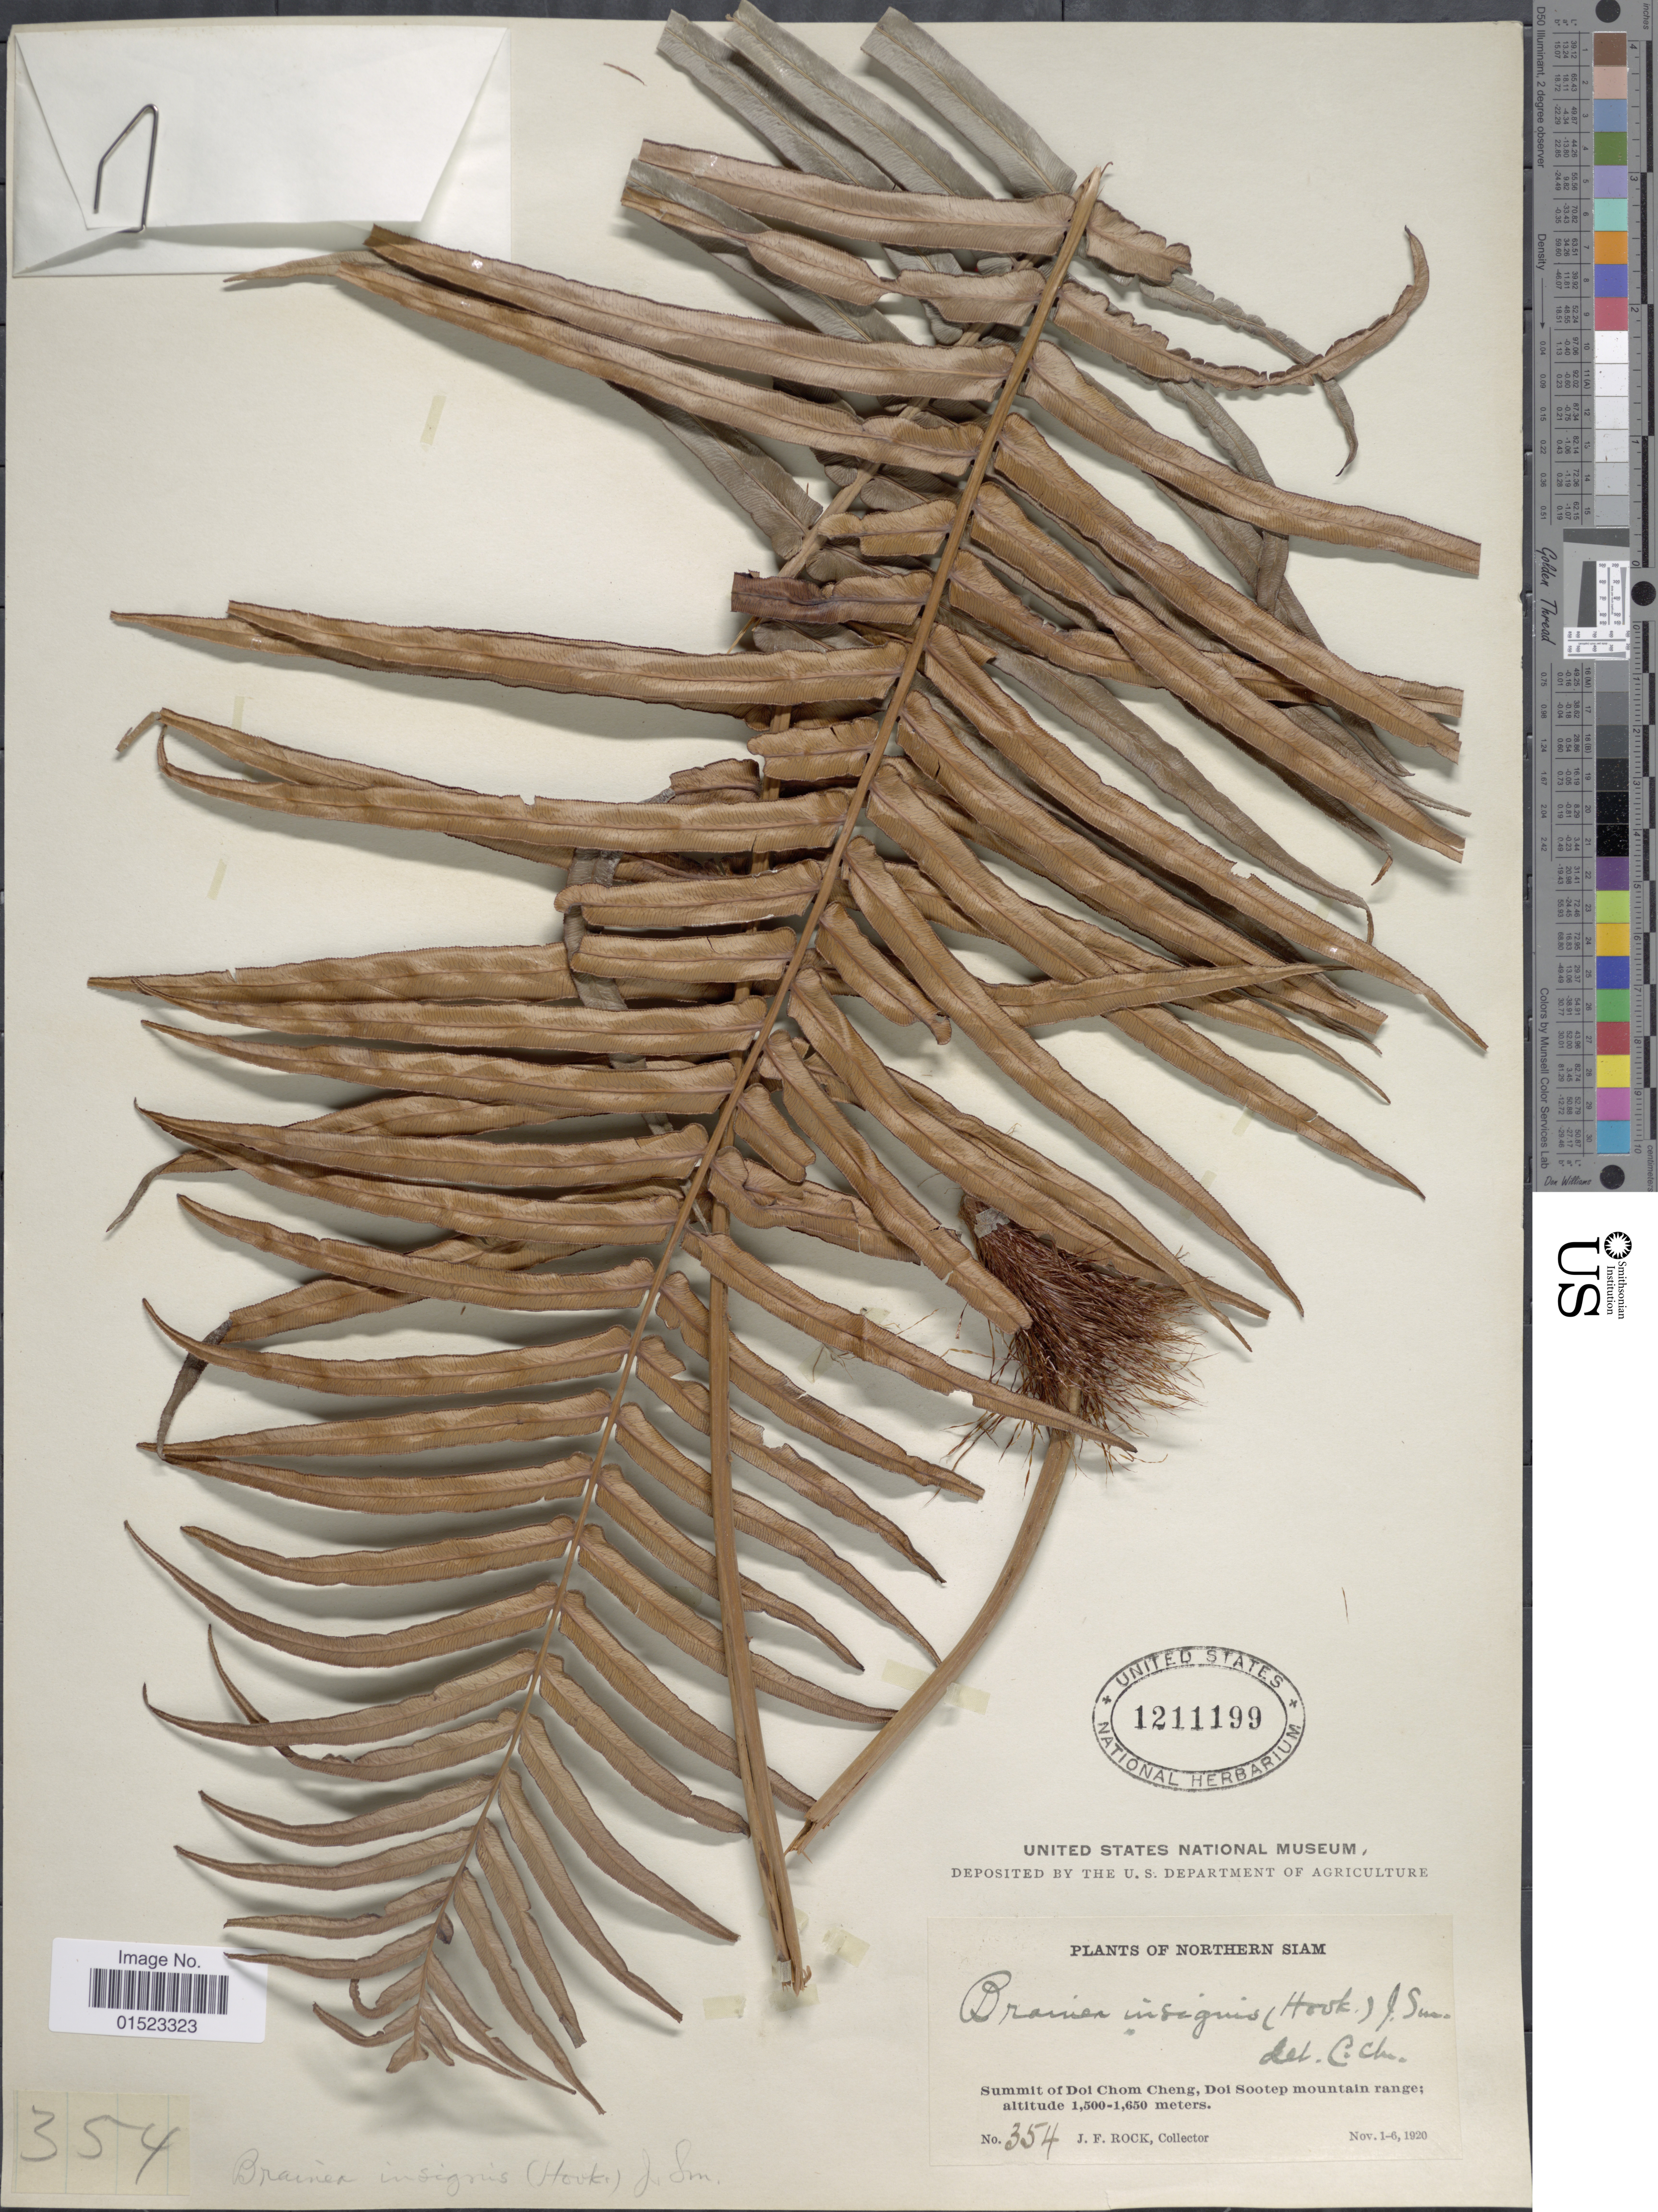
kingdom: Plantae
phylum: Tracheophyta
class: Polypodiopsida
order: Polypodiales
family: Blechnaceae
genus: Brainea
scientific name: Brainea insignis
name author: (Hook.) J. Sm.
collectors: J. Rock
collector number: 354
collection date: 1920-11-01/1920-11-06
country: Thailand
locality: Northern Siam, Summit of Dio Chom Cheng, Dio Sootep mountain range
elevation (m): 1500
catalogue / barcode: US 1211199